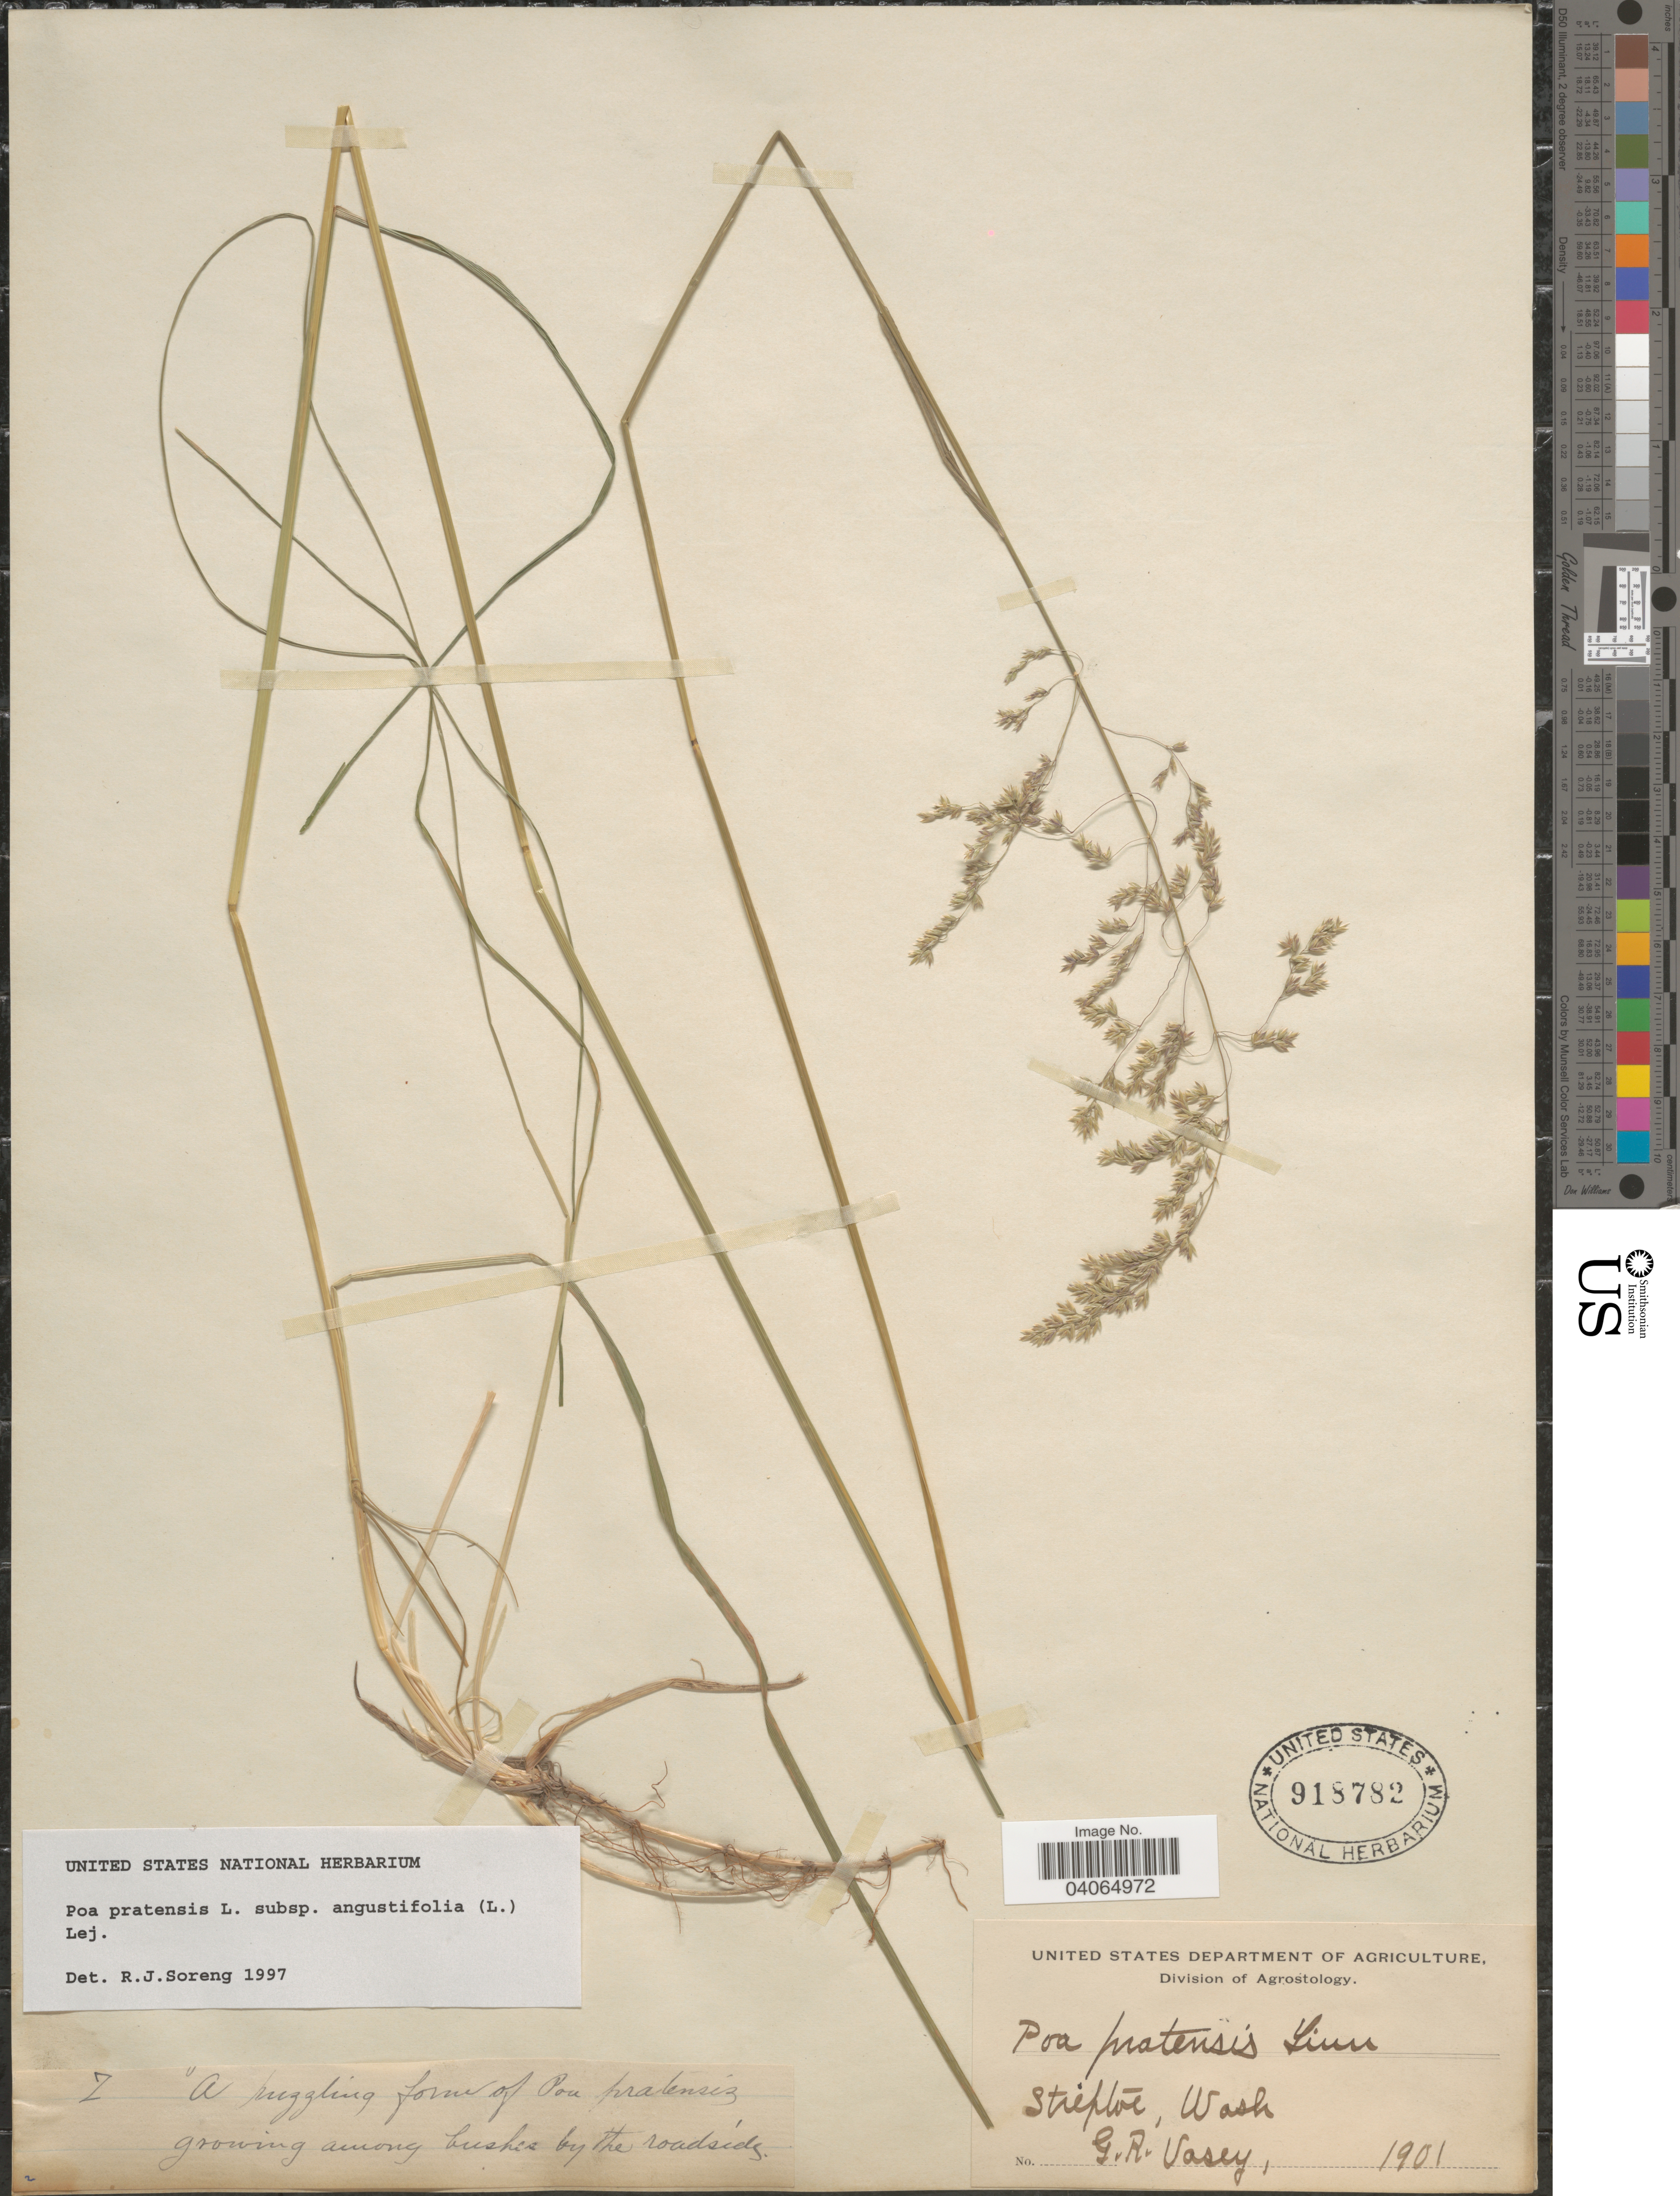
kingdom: Plantae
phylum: Tracheophyta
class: Liliopsida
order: Poales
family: Poaceae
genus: Poa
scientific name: Poa pratensis subsp. angustifolia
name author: (L.) Lej.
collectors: G. R. Vasey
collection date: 1901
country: United States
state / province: Washington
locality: Streptoe.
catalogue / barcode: US 918782